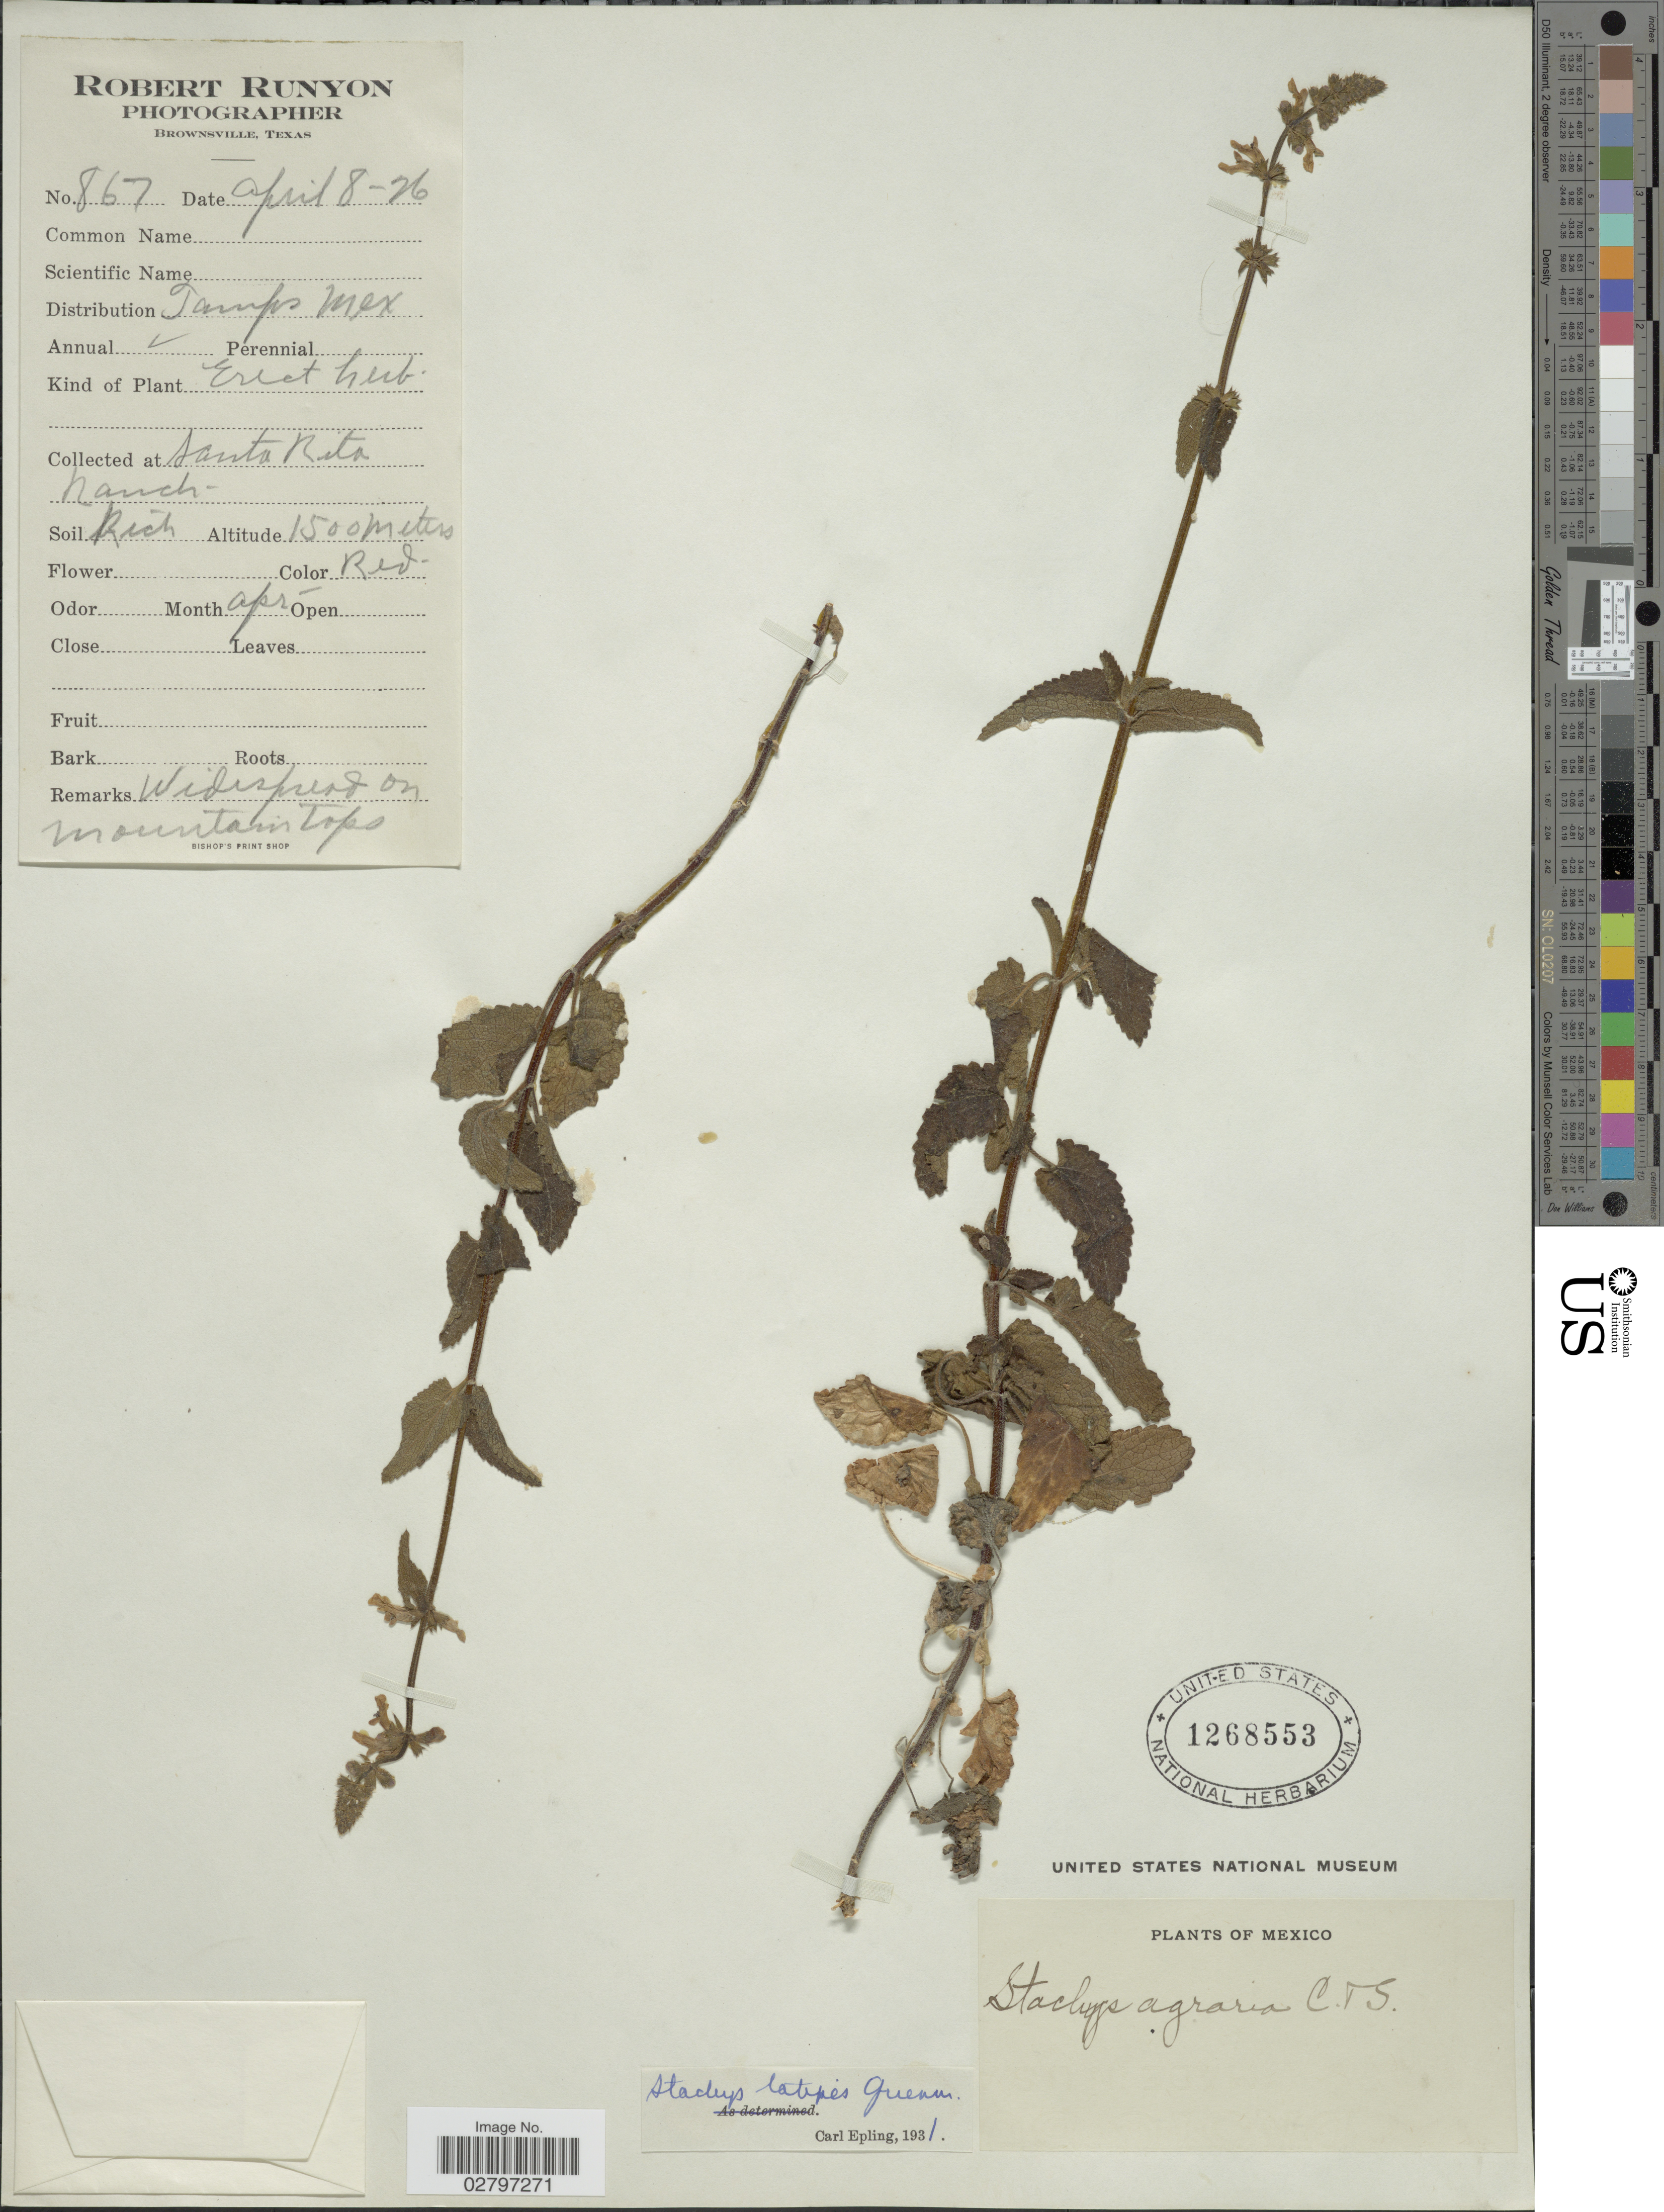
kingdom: Plantae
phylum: Tracheophyta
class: Magnoliopsida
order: Lamiales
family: Lamiaceae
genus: Stachys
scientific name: Stachys latipes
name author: Greenm.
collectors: R. Runyon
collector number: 867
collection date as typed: Transcribed d/m/y: 8/4/26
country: Mexico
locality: Tamps Mex., Santa Rita Ranch.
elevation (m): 1500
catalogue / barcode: US 1268553